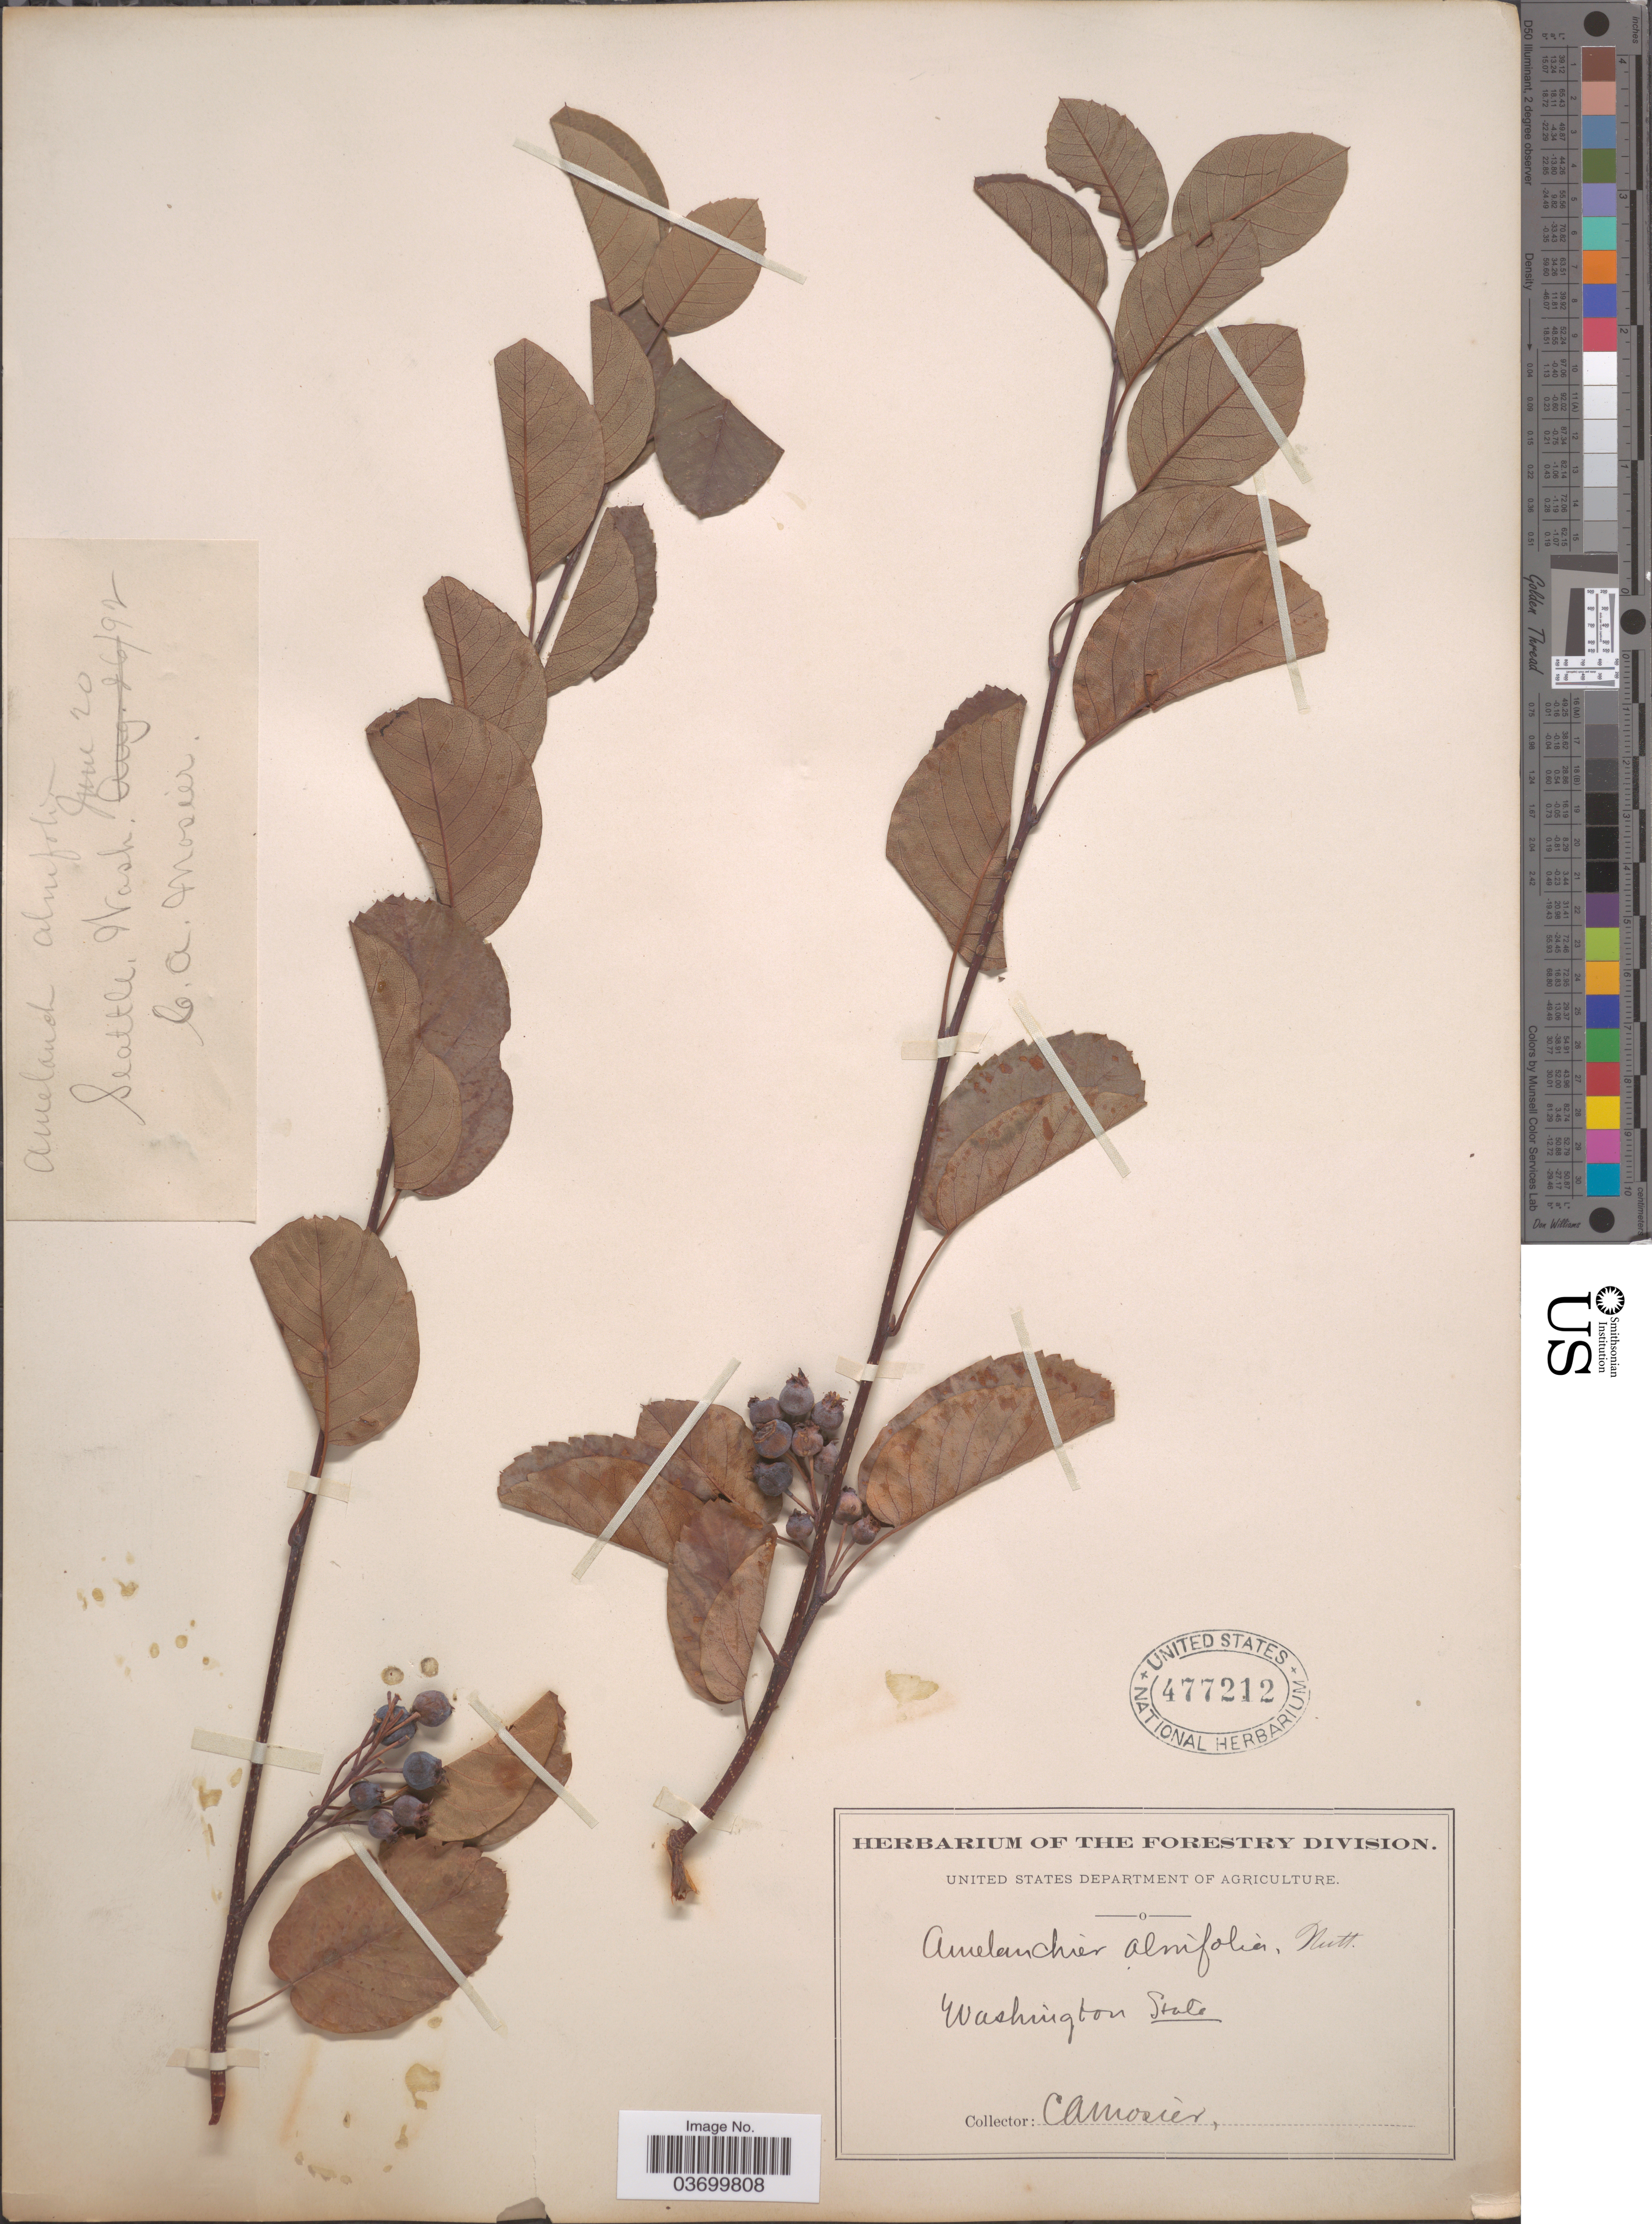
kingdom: Plantae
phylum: Tracheophyta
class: Magnoliopsida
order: Rosales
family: Rosaceae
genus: Amelanchier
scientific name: Amelanchier alnifolia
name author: (Nutt.) Nutt. ex M. Roem.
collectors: C. A. Mosier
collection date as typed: Transcribed d/m/y: 20/6/92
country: United States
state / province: Washington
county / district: King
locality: Washington State. Seattle.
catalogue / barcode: US 477212